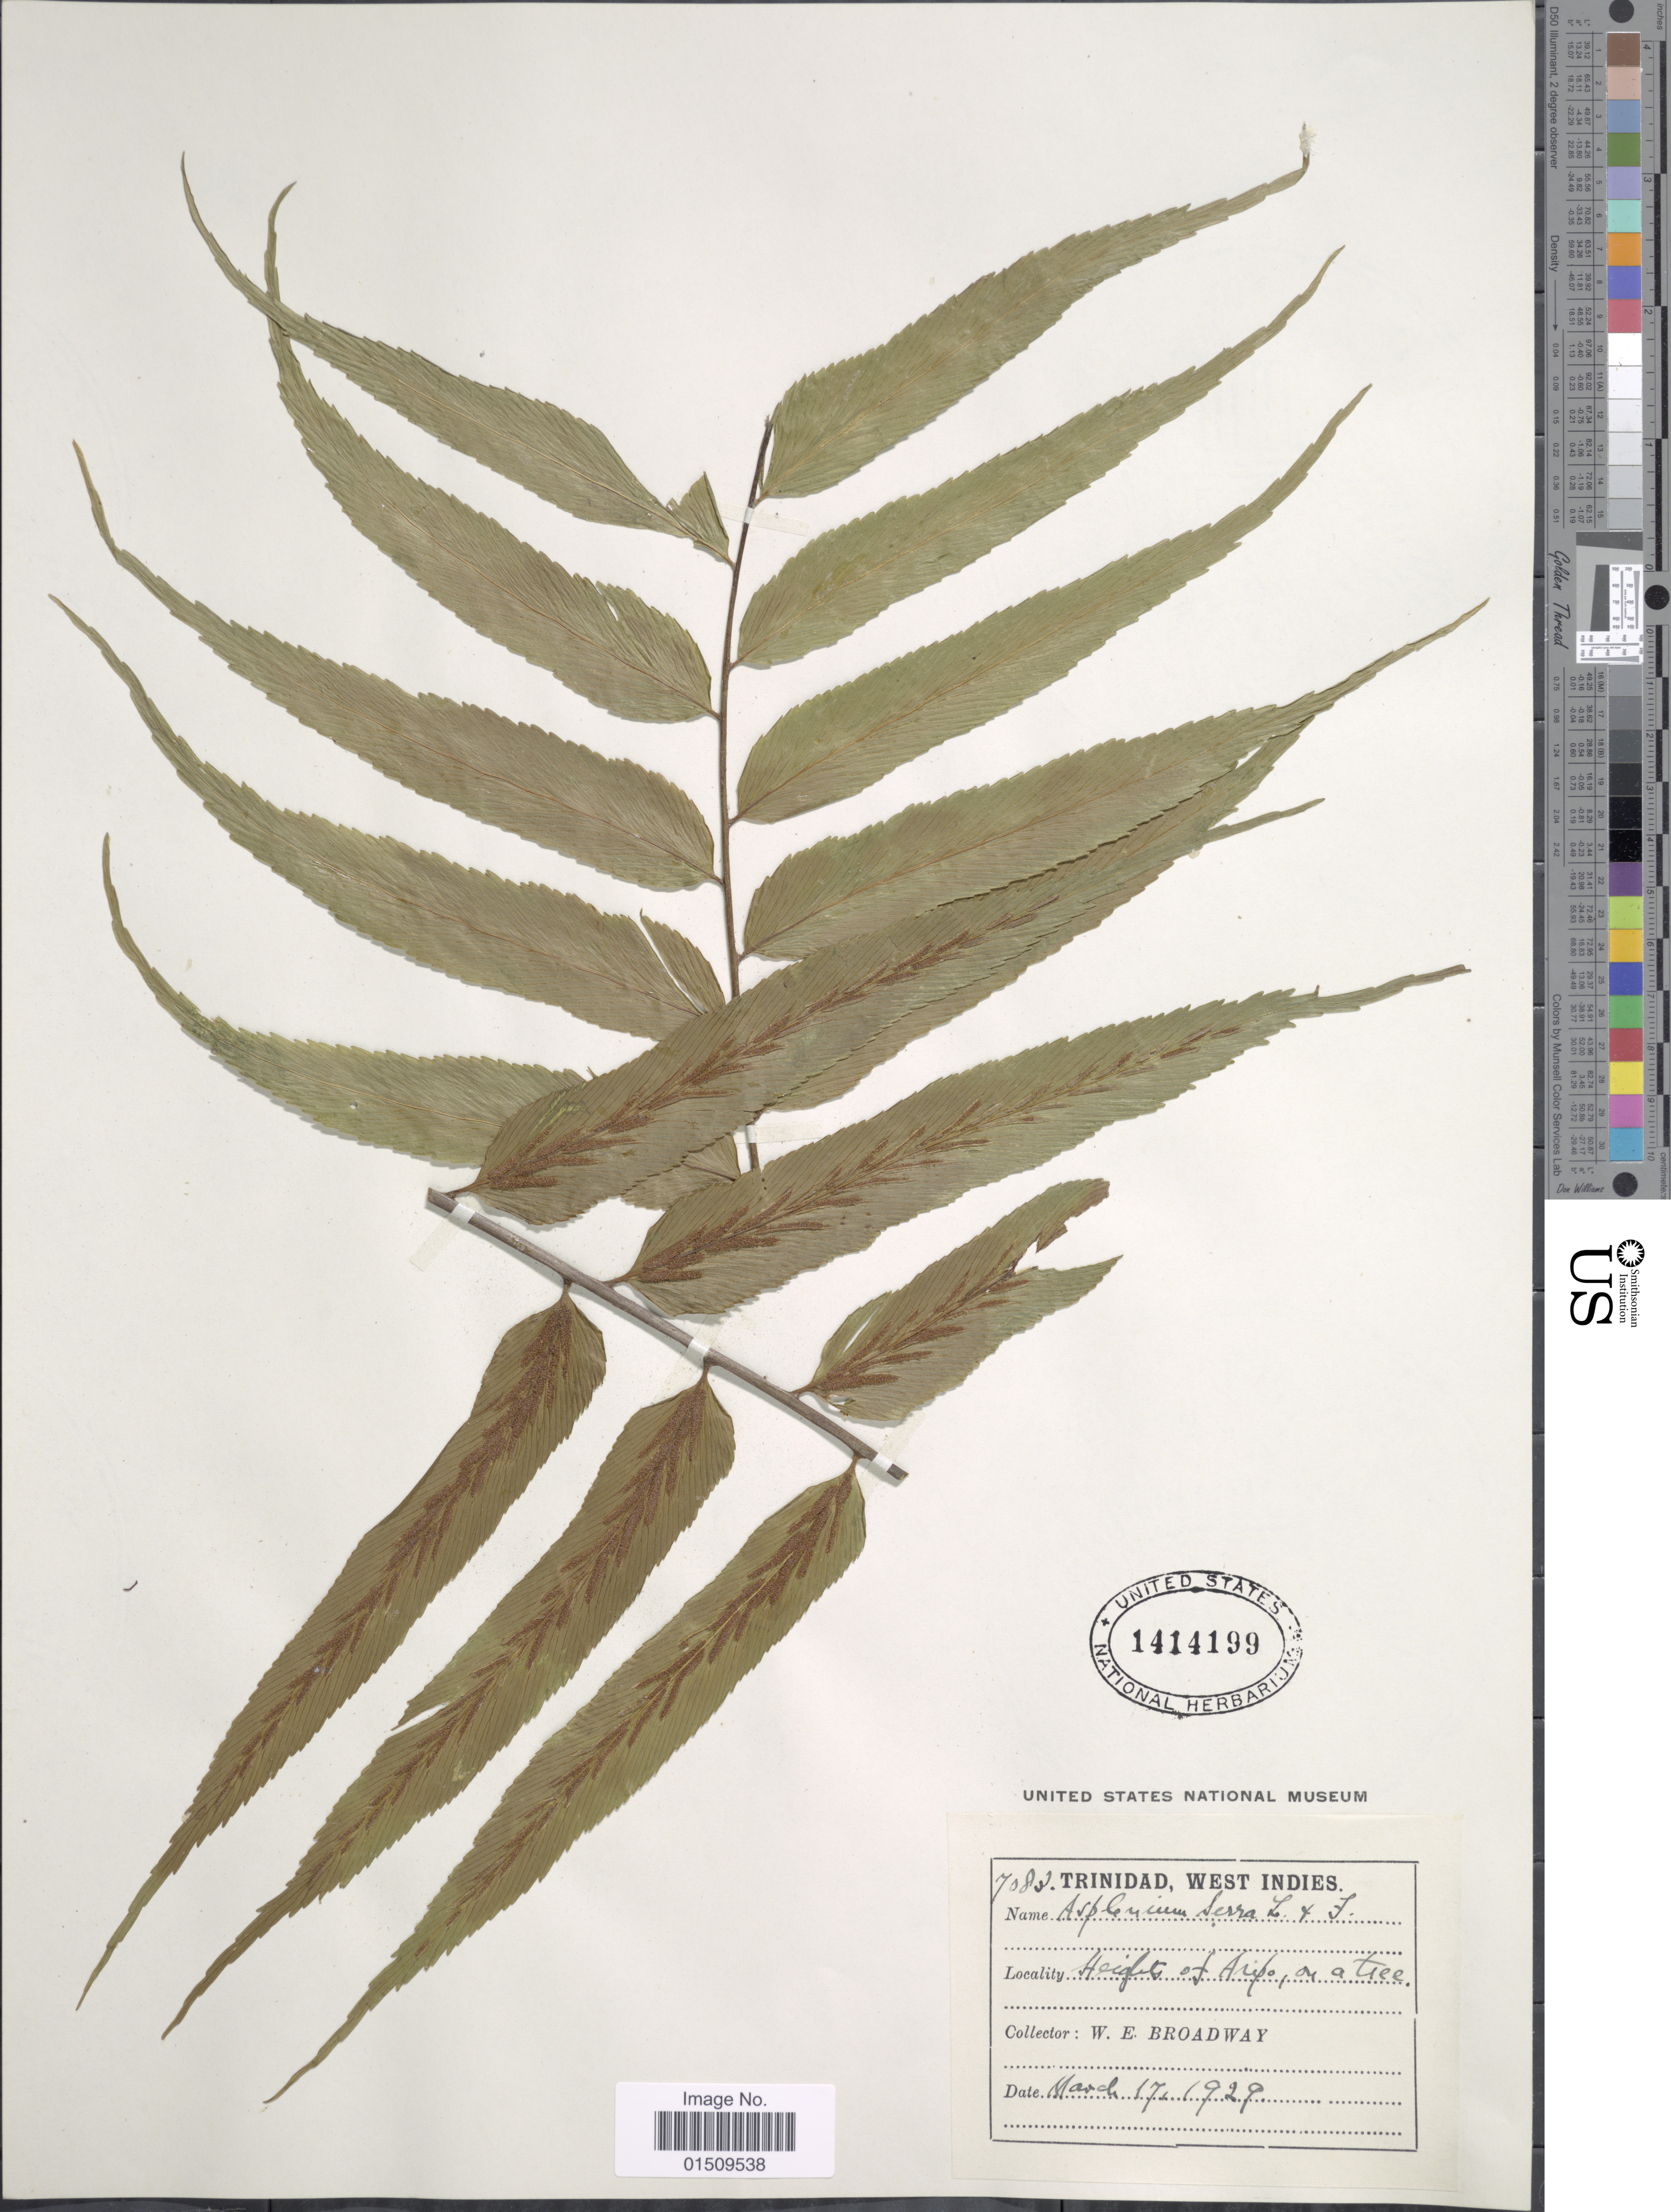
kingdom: Plantae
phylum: Tracheophyta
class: Polypodiopsida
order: Polypodiales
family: Aspleniaceae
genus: Asplenium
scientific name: Asplenium serra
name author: Langsd. & Fisch.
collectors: W. E. Broadway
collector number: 7083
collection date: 1929-03-17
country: Trinidad and Tobago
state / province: Trinidad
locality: West Indies, Heights of Aripo.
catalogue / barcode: US 1414199